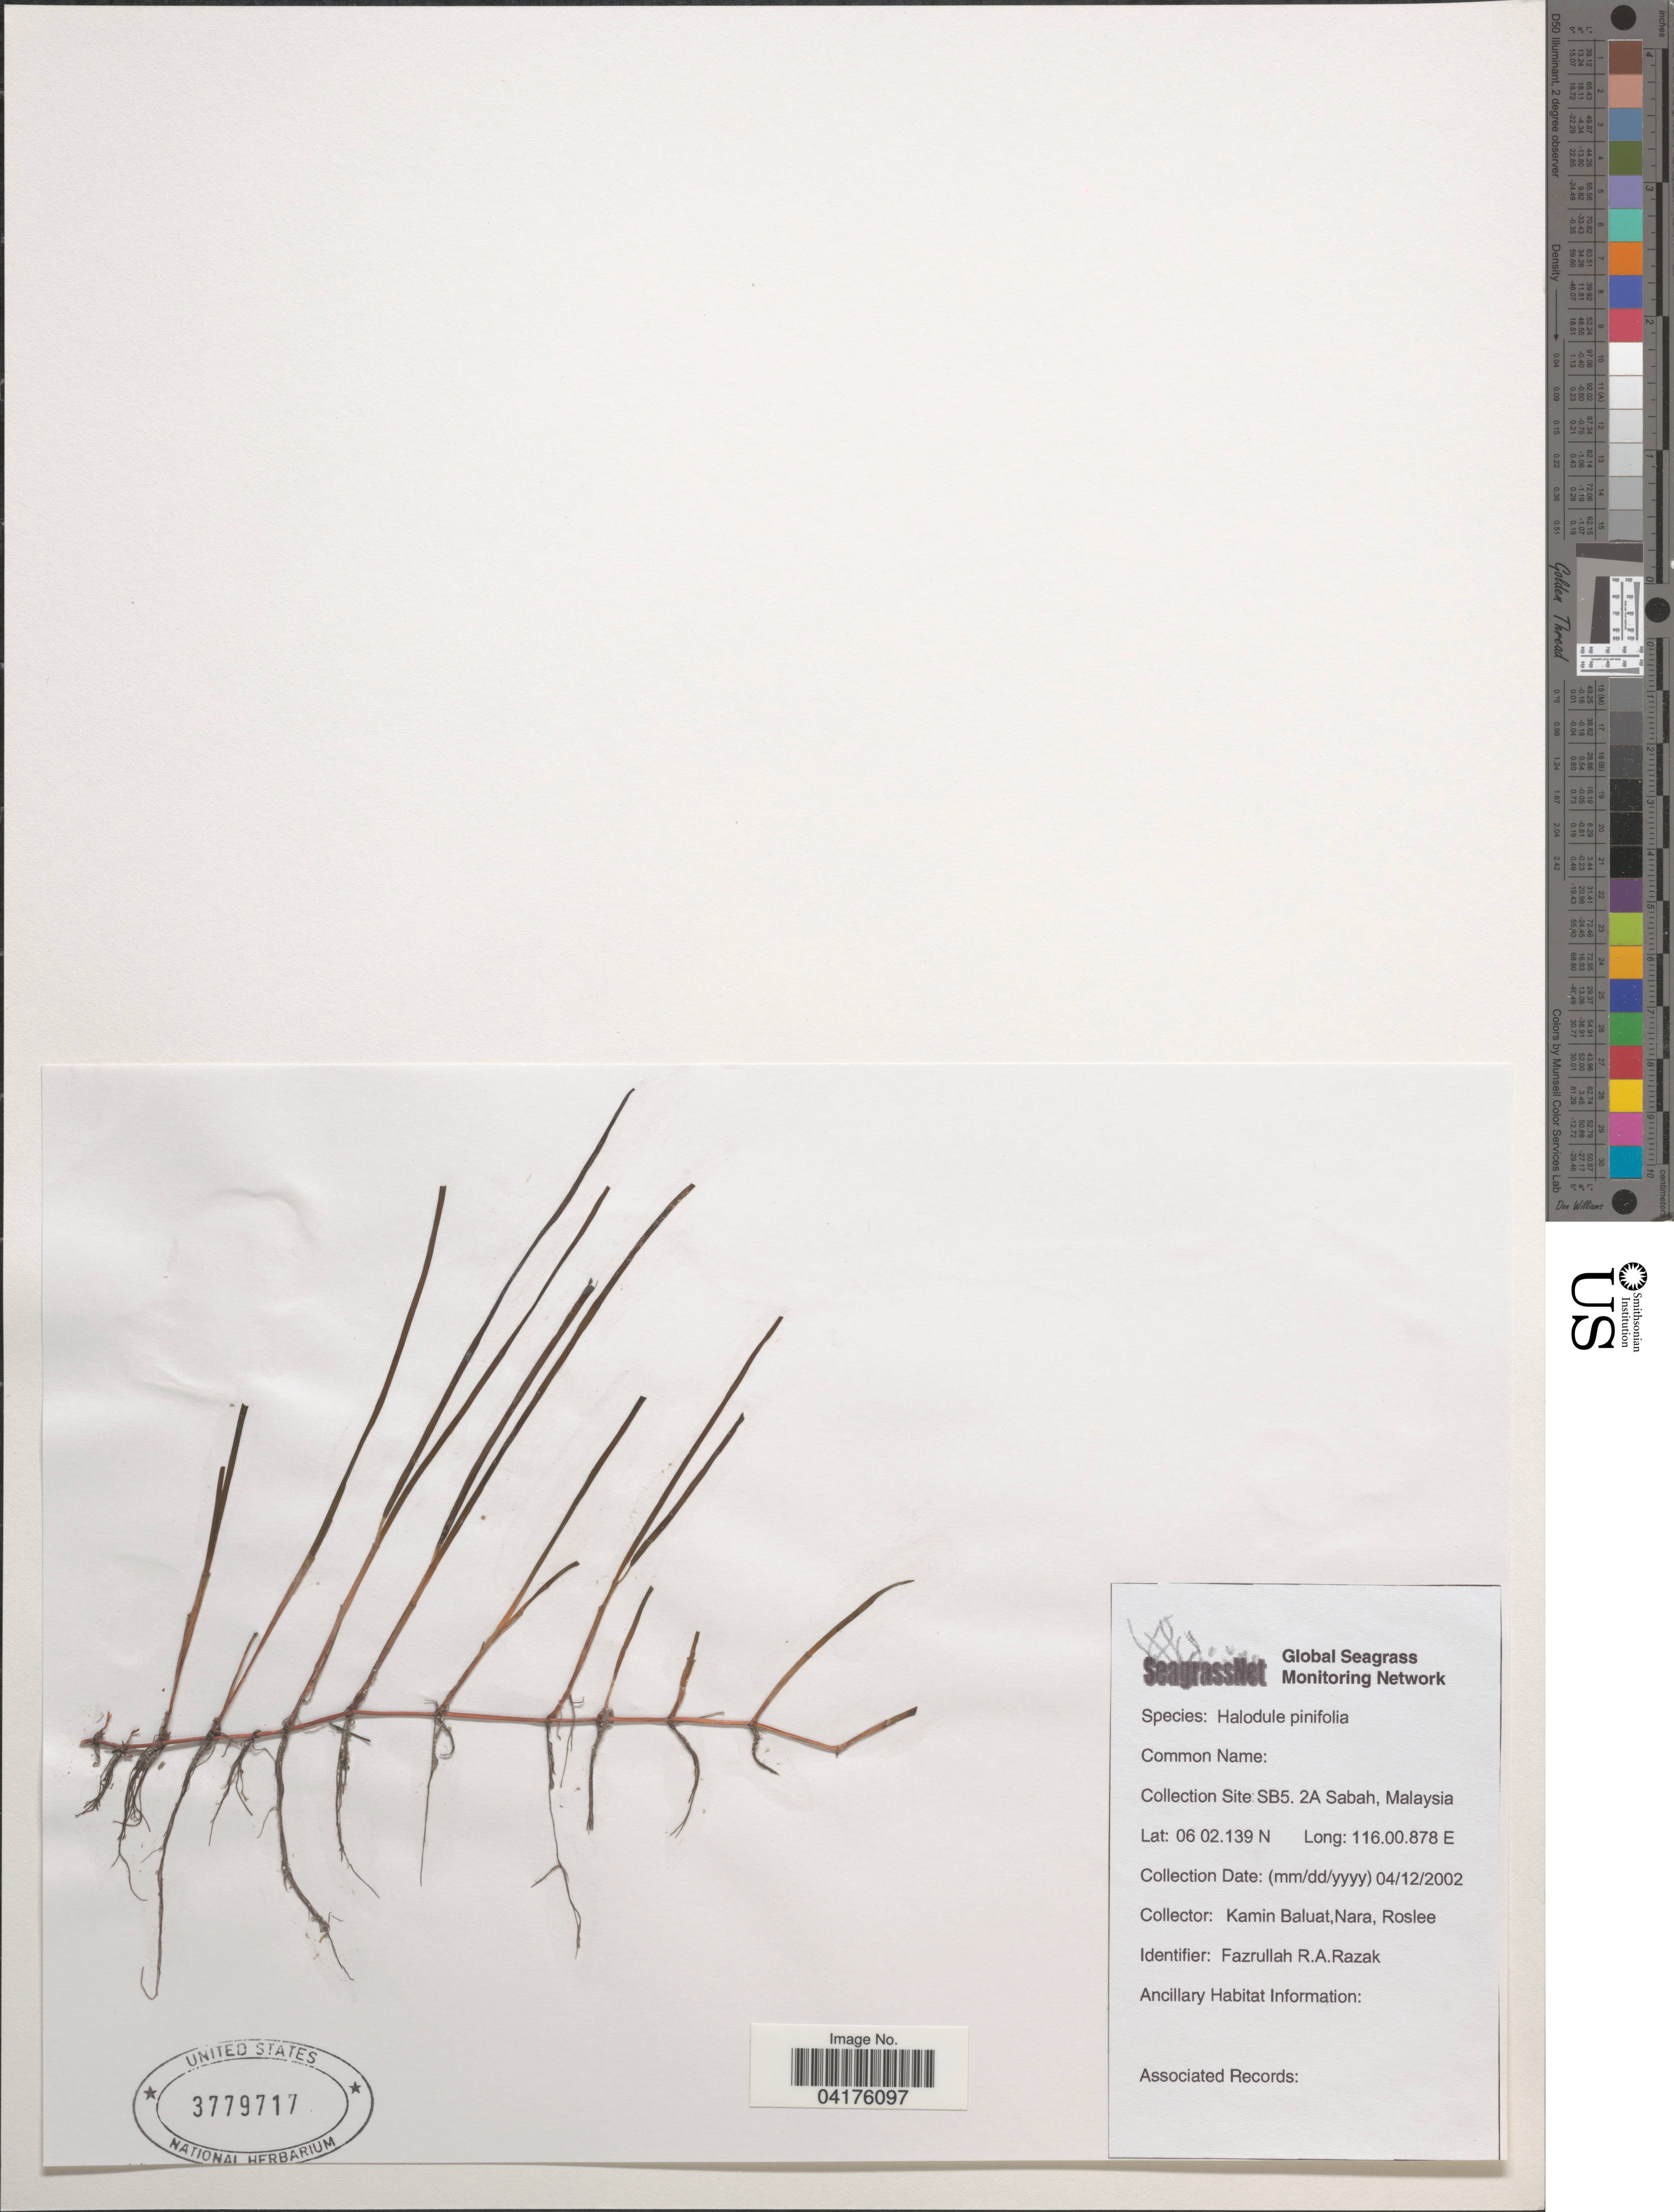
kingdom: Plantae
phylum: Tracheophyta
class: Liliopsida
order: Alismatales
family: Cymodoceaceae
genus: Halodule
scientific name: Halodule pinifolia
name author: (Miki) Hartog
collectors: K. Baluat, Nara & Roslee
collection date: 2002-04-12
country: Malaysia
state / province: Sabah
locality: SB5. 2B Sabah.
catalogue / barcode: US 3779717